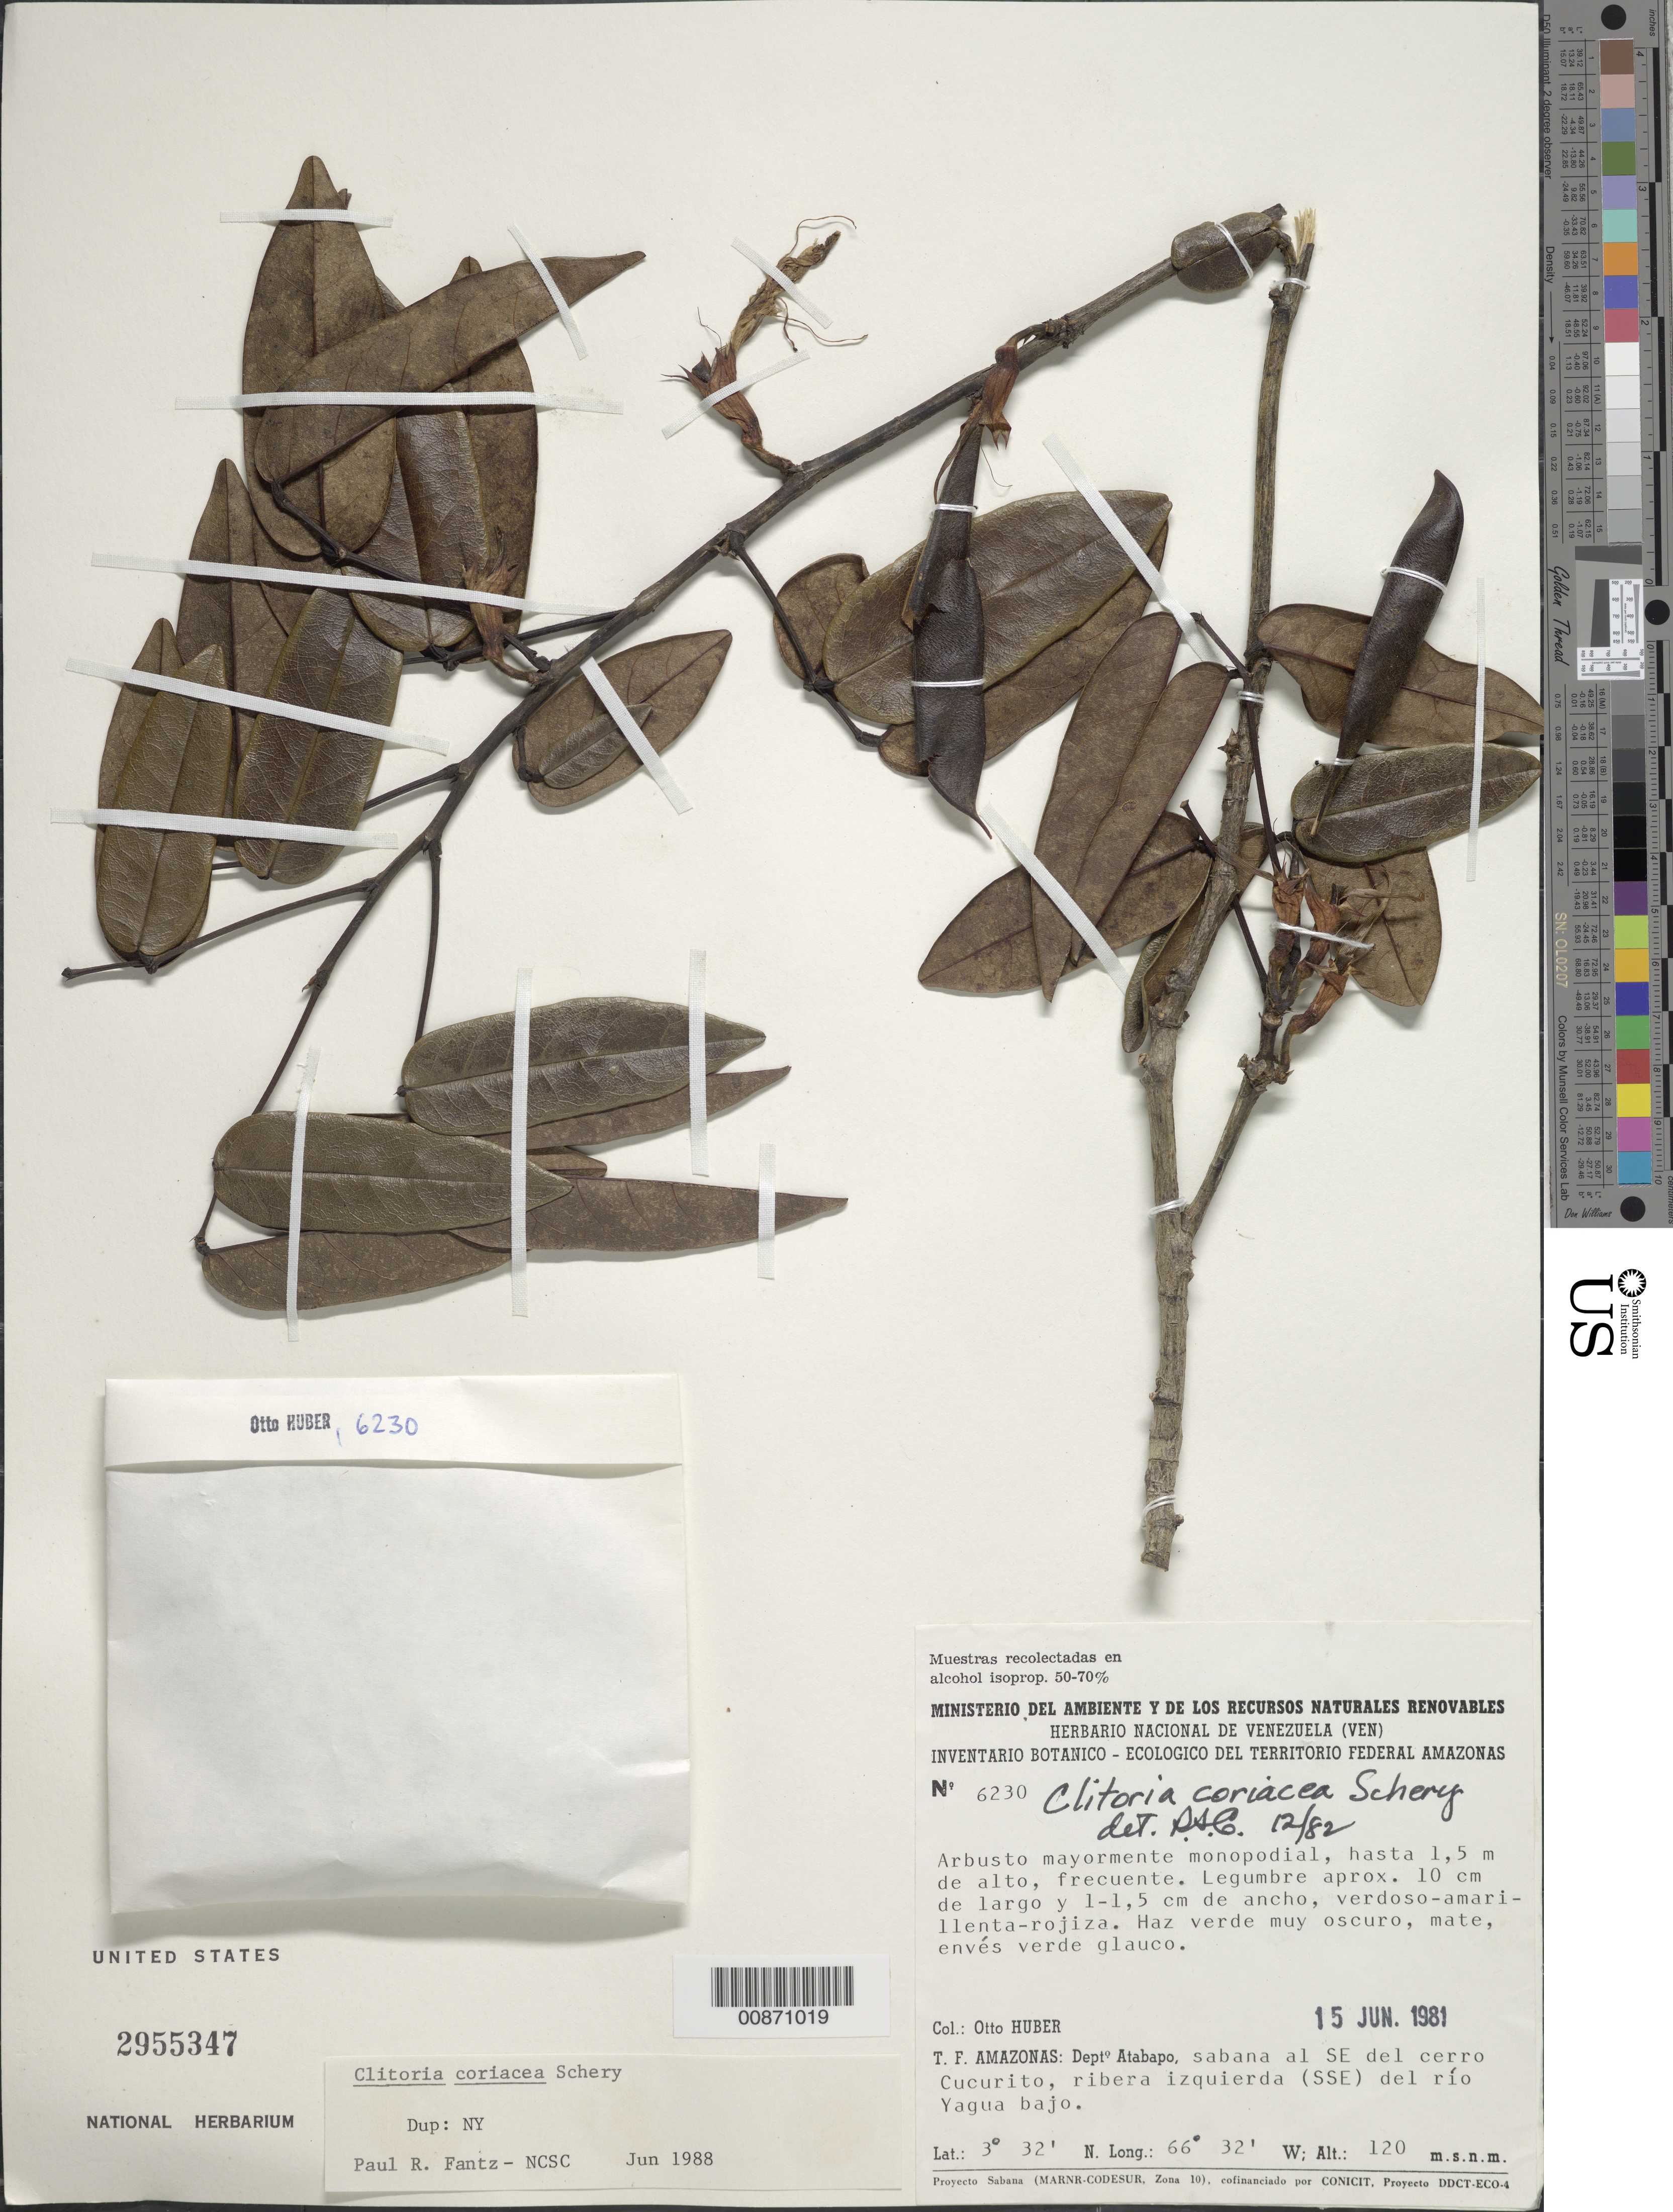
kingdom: Plantae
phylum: Tracheophyta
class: Magnoliopsida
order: Fabales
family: Fabaceae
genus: Clitoria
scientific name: Clitoria coriacea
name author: Schery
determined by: Fantz, P. R., (FLAS), University of Florida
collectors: O. Huber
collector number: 6230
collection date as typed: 15-Jun-81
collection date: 1981-06-15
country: Venezuela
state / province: Amazonas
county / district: Atabapo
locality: Cerro Cucurito, al SE, ribera izquierda (SSE) del Río Yagua bajo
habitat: Sabana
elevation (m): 120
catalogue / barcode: US 2955347